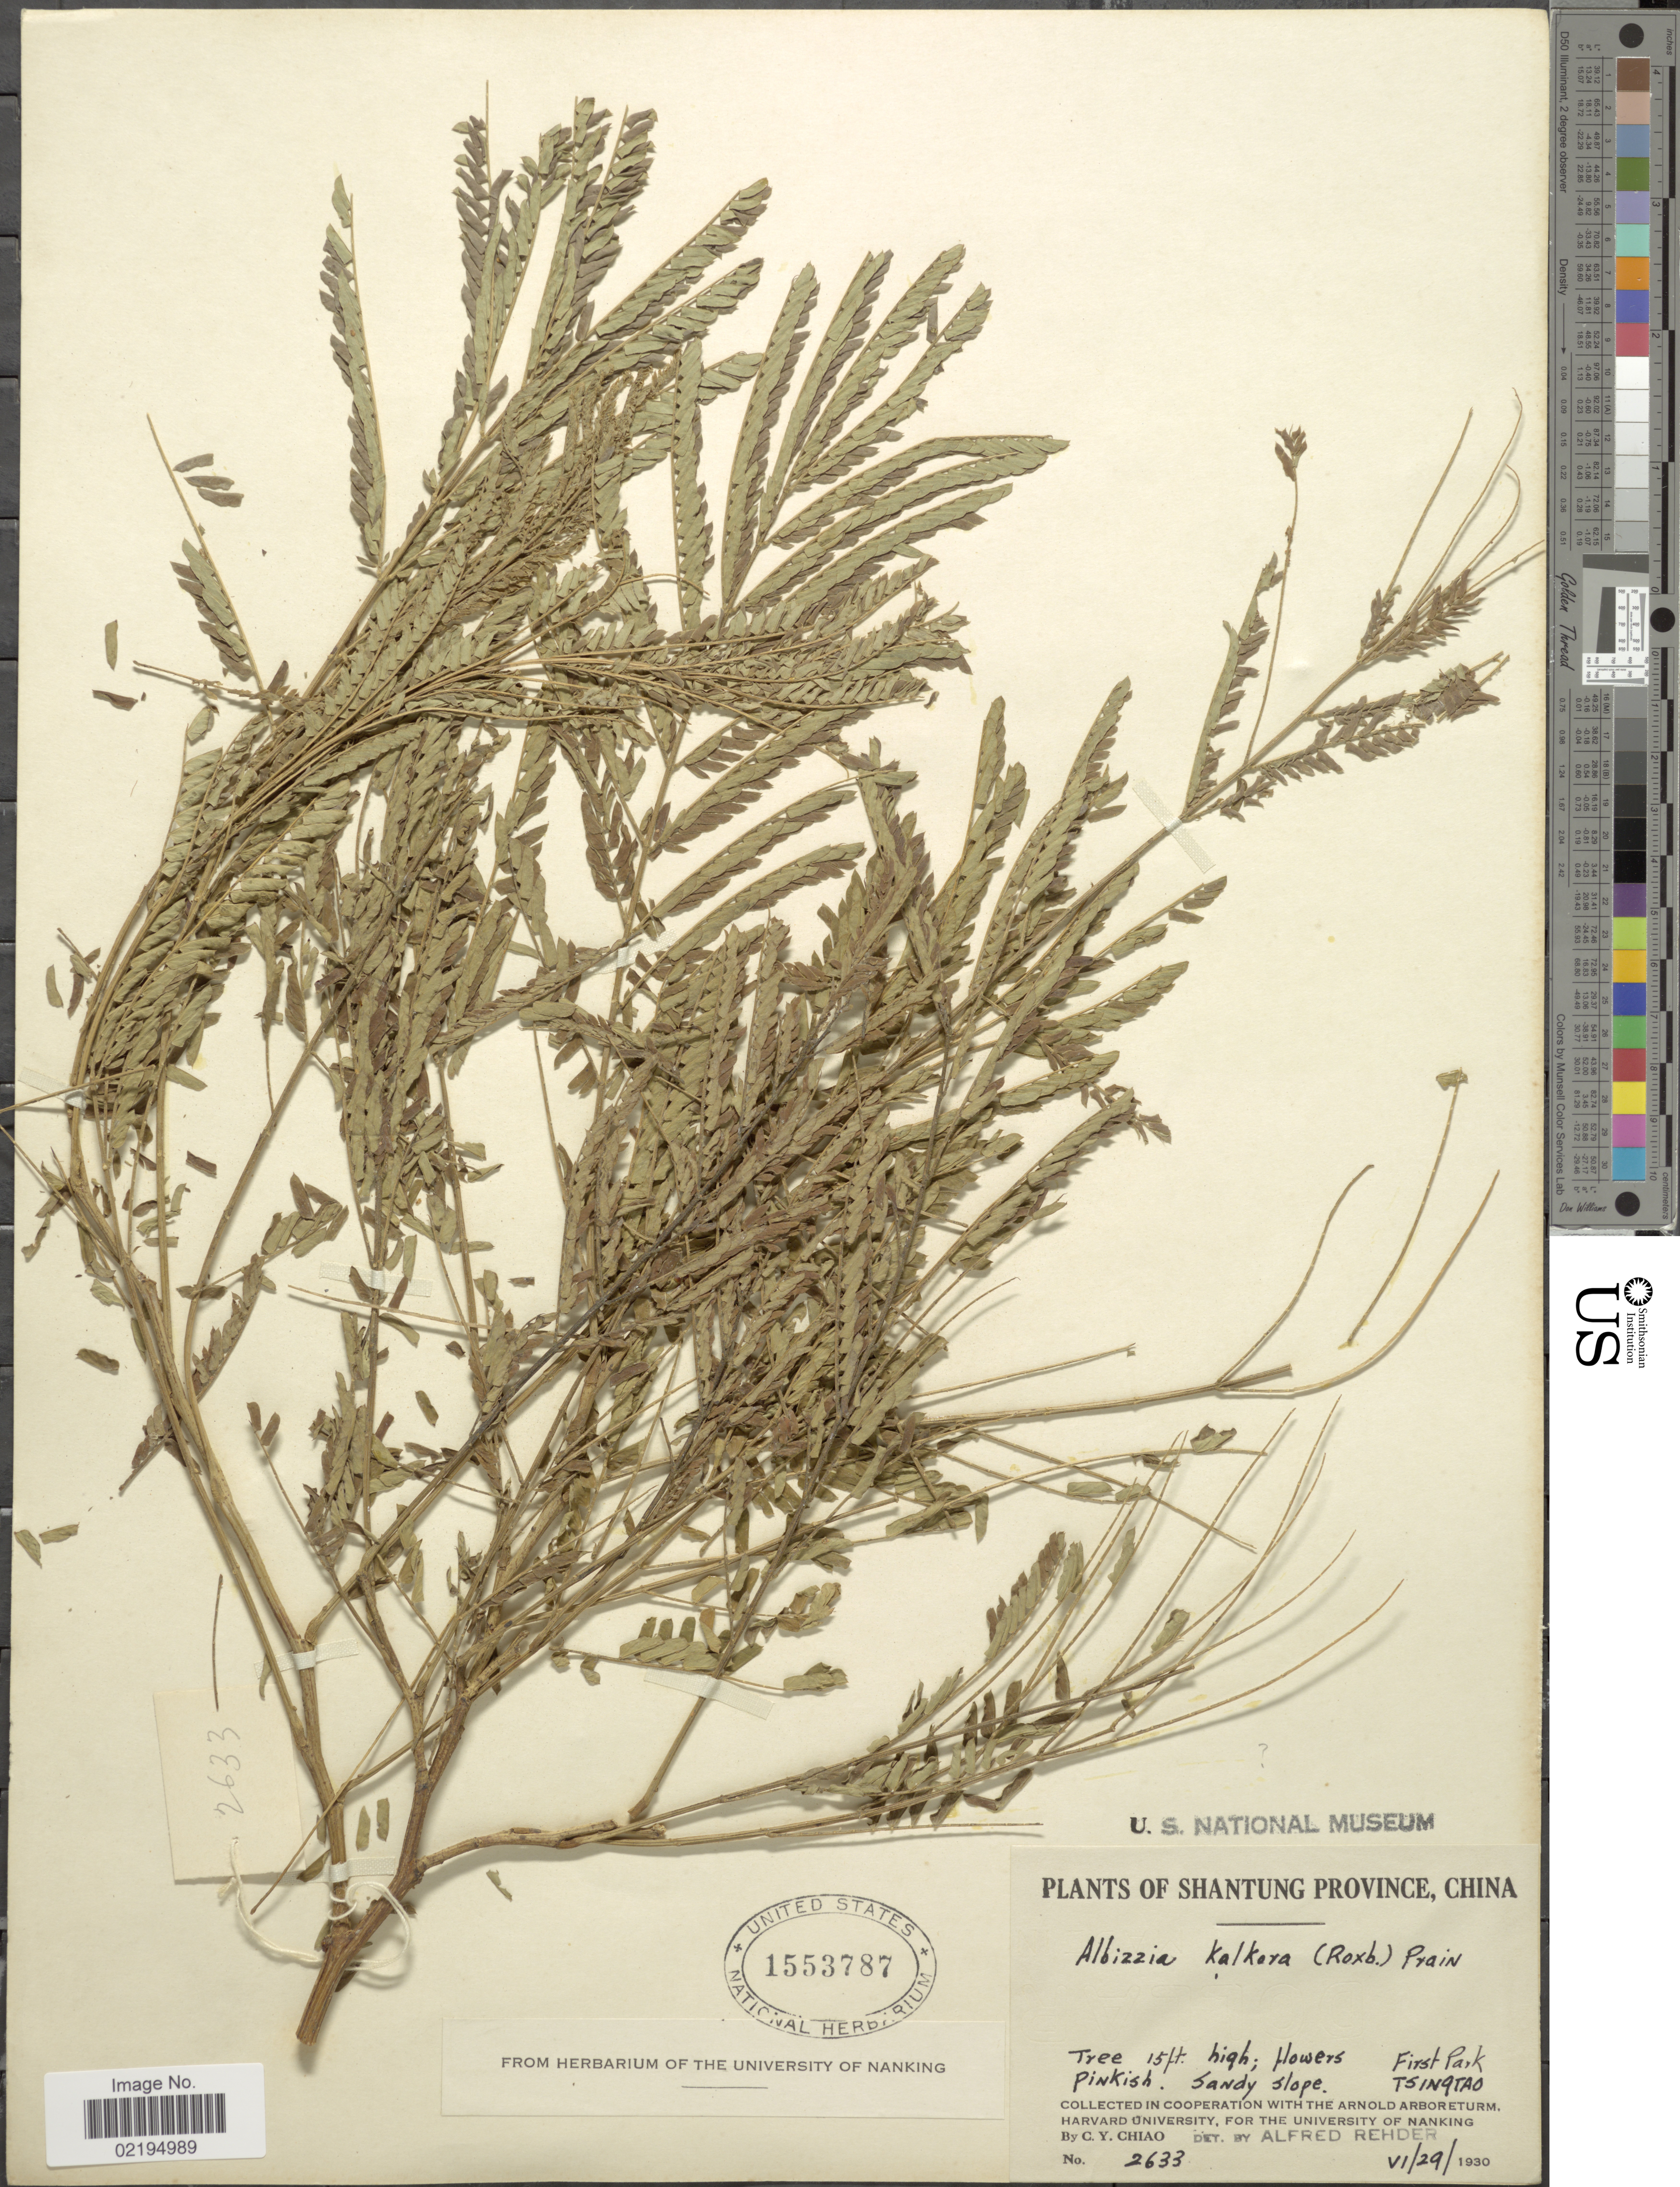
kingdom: Plantae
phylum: Tracheophyta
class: Magnoliopsida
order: Fabales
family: Fabaceae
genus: Albizia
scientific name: Albizia kalkora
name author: (Roxb.) Prain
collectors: C. Y. Chiao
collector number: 2633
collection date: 1930-06-29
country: China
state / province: Shandong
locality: Shantung Province, First Park, Tsingtao, sandy slope.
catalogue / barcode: US 1553787